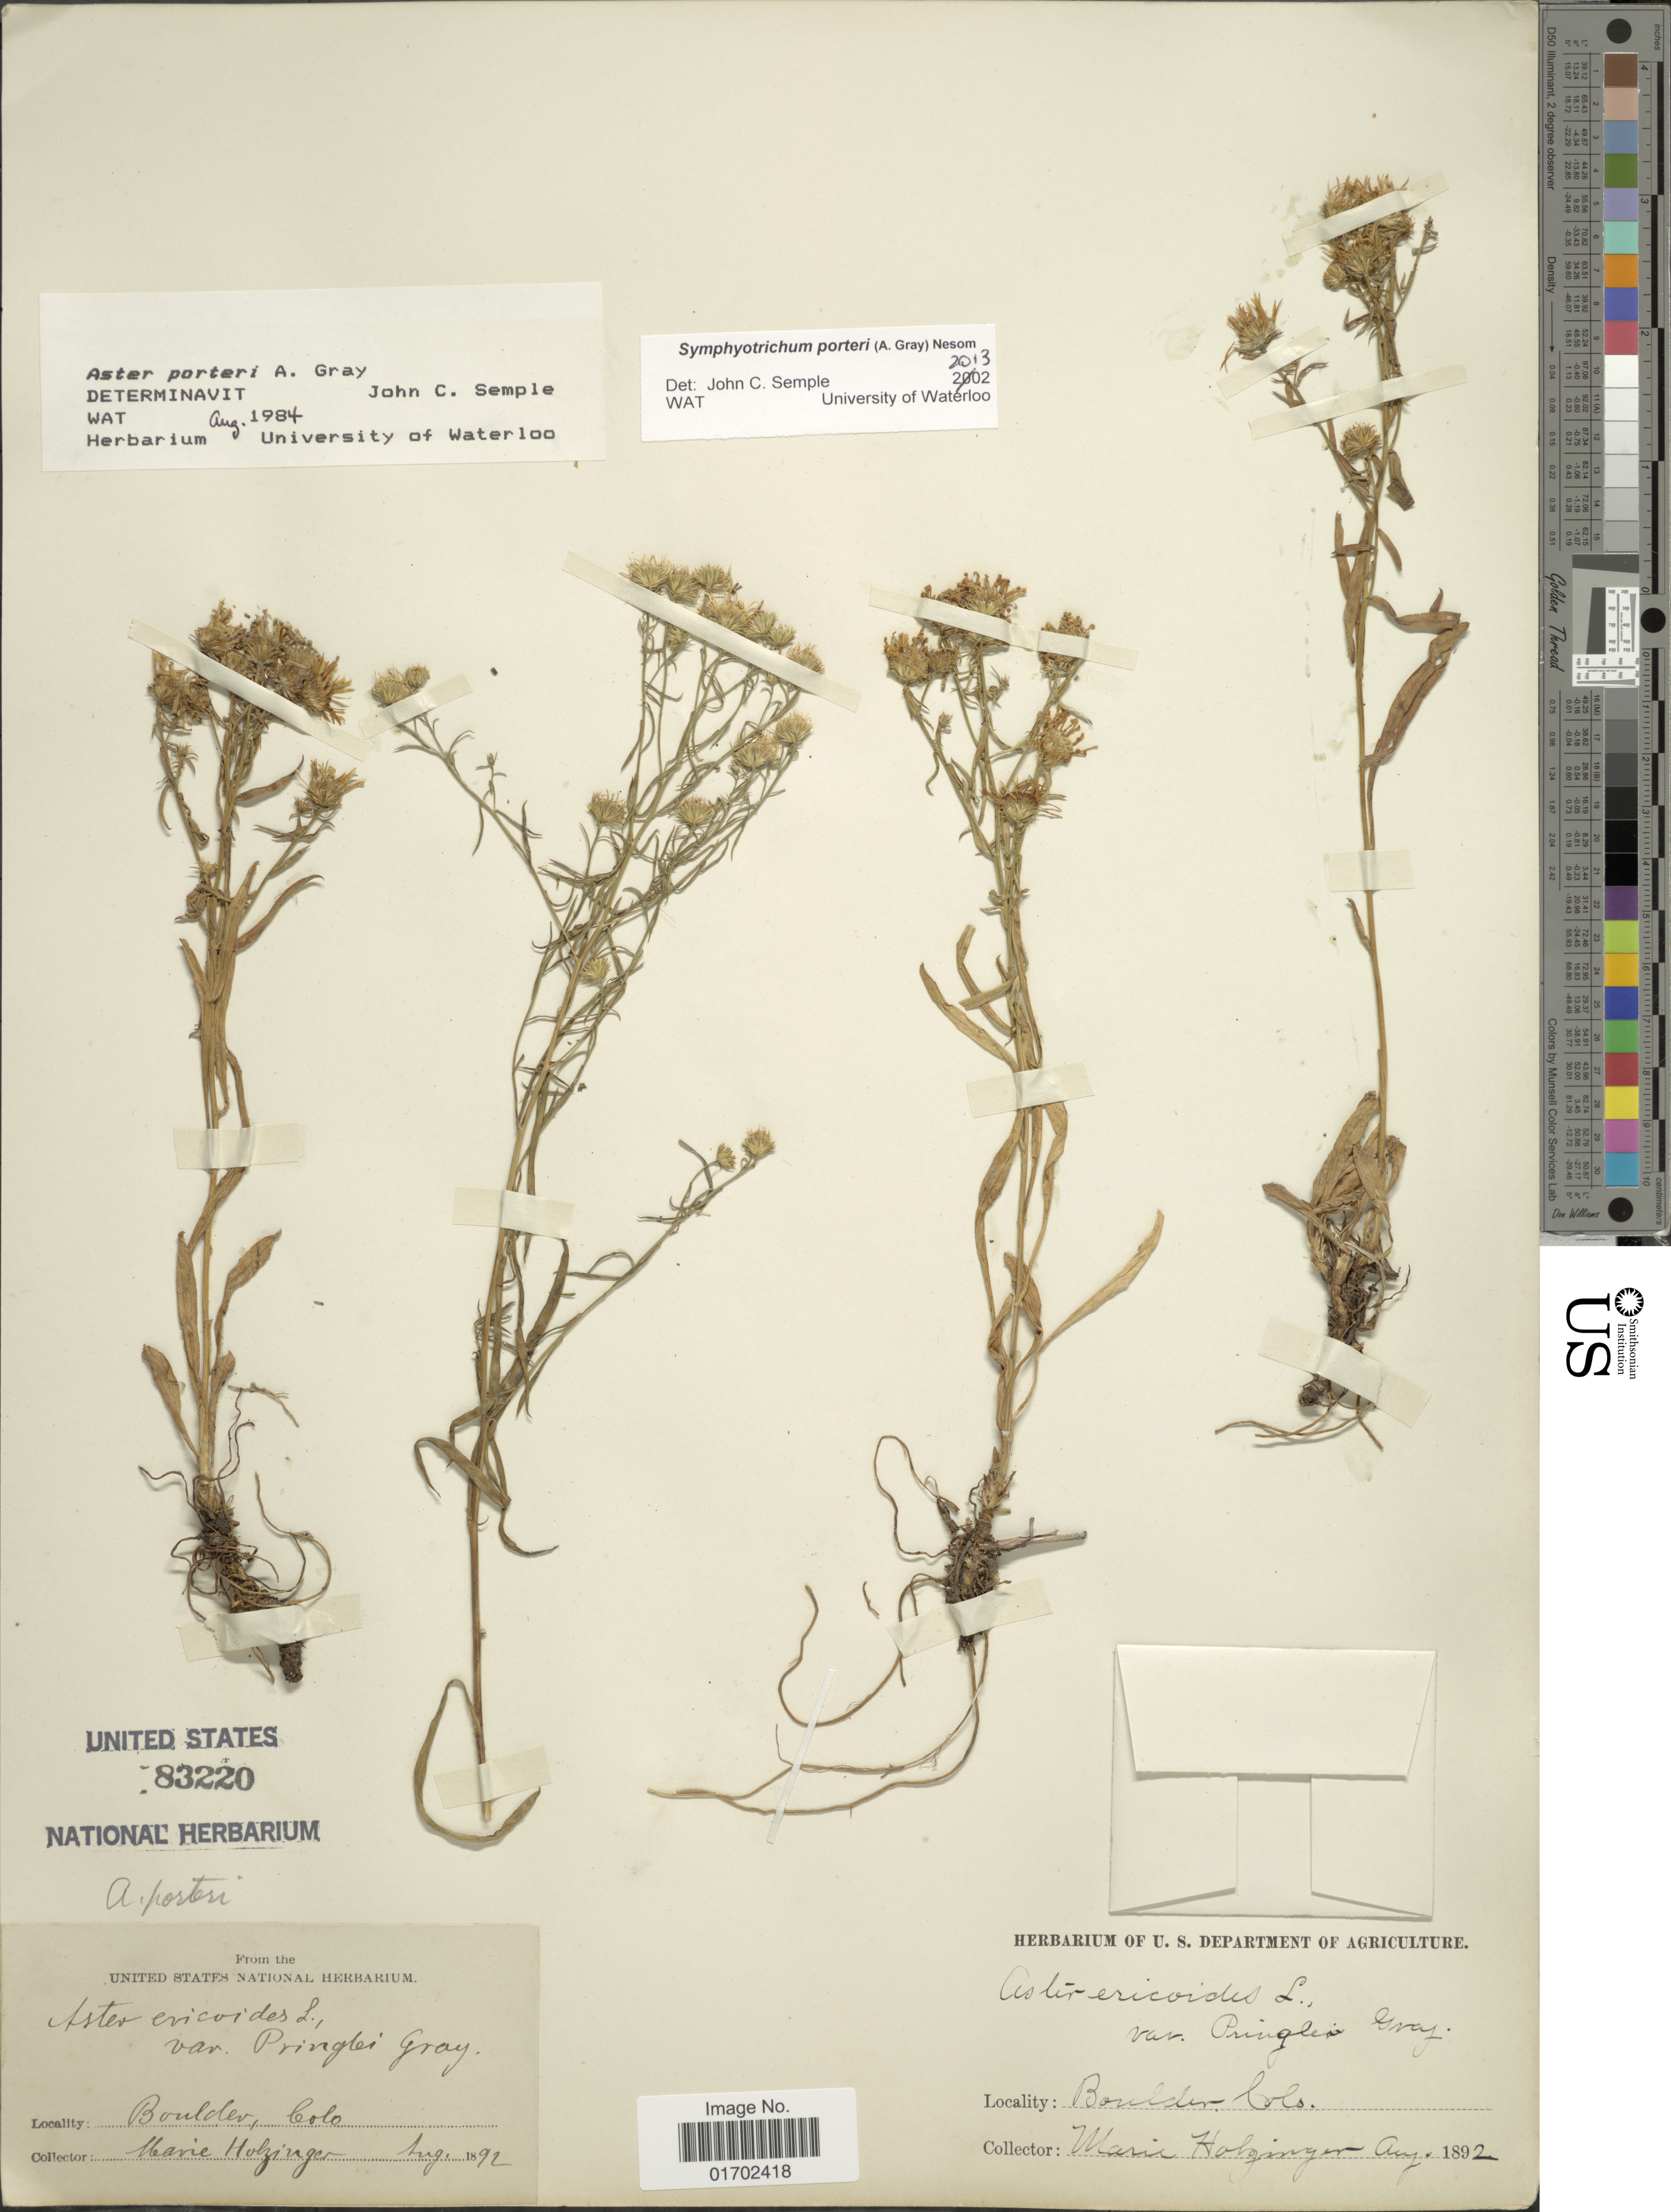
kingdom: Plantae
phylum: Tracheophyta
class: Magnoliopsida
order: Asterales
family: Asteraceae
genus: Symphyotrichum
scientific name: Symphyotrichum porteri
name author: (A. Gray) G.L. Nesom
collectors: M. Holzinger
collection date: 1892-08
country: United States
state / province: Colorado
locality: Boulder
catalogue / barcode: US 83220